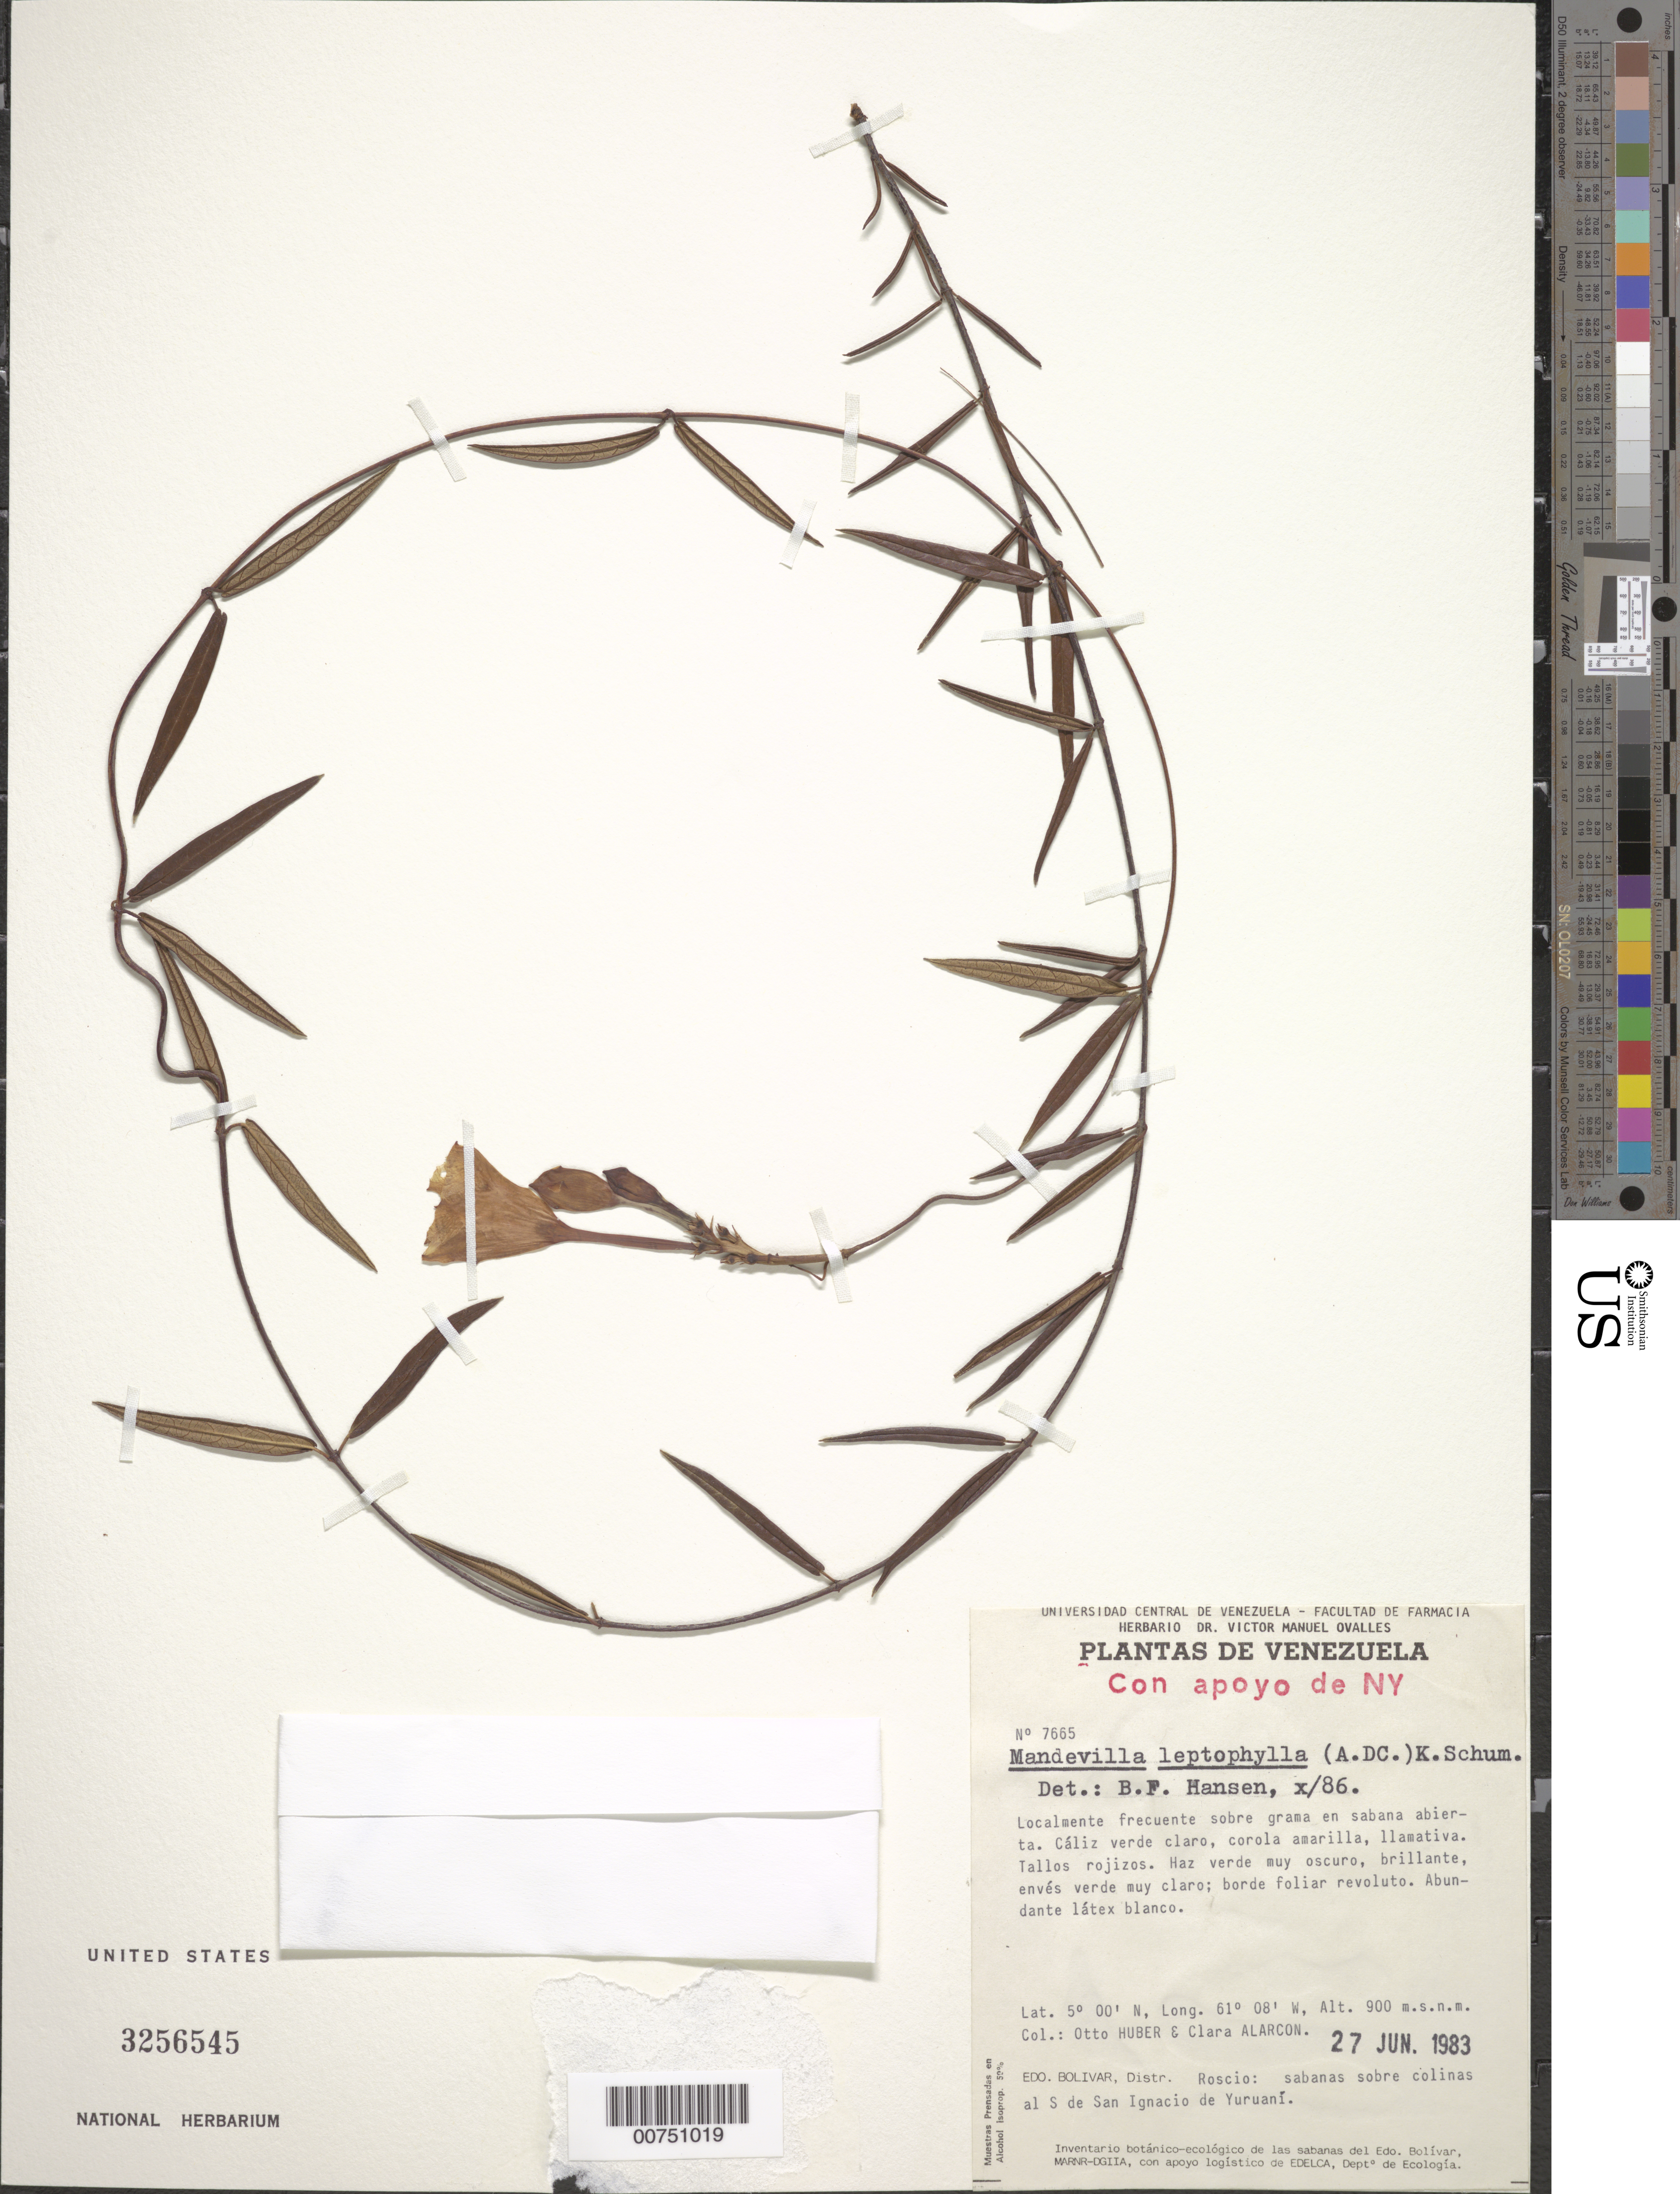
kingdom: Plantae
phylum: Tracheophyta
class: Magnoliopsida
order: Gentianales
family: Apocynaceae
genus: Mandevilla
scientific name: Mandevilla leptophylla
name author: (A. DC.) K. Schum.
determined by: Hansen, B.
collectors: O. Huber & C. Alarcon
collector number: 7665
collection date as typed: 27-Jun-83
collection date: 1983-06-27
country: Venezuela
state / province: Bolívar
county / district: Roscio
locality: San Ignacio de Yurani, S de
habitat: Sobre grama en sabana abierta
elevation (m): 900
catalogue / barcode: US 3256545